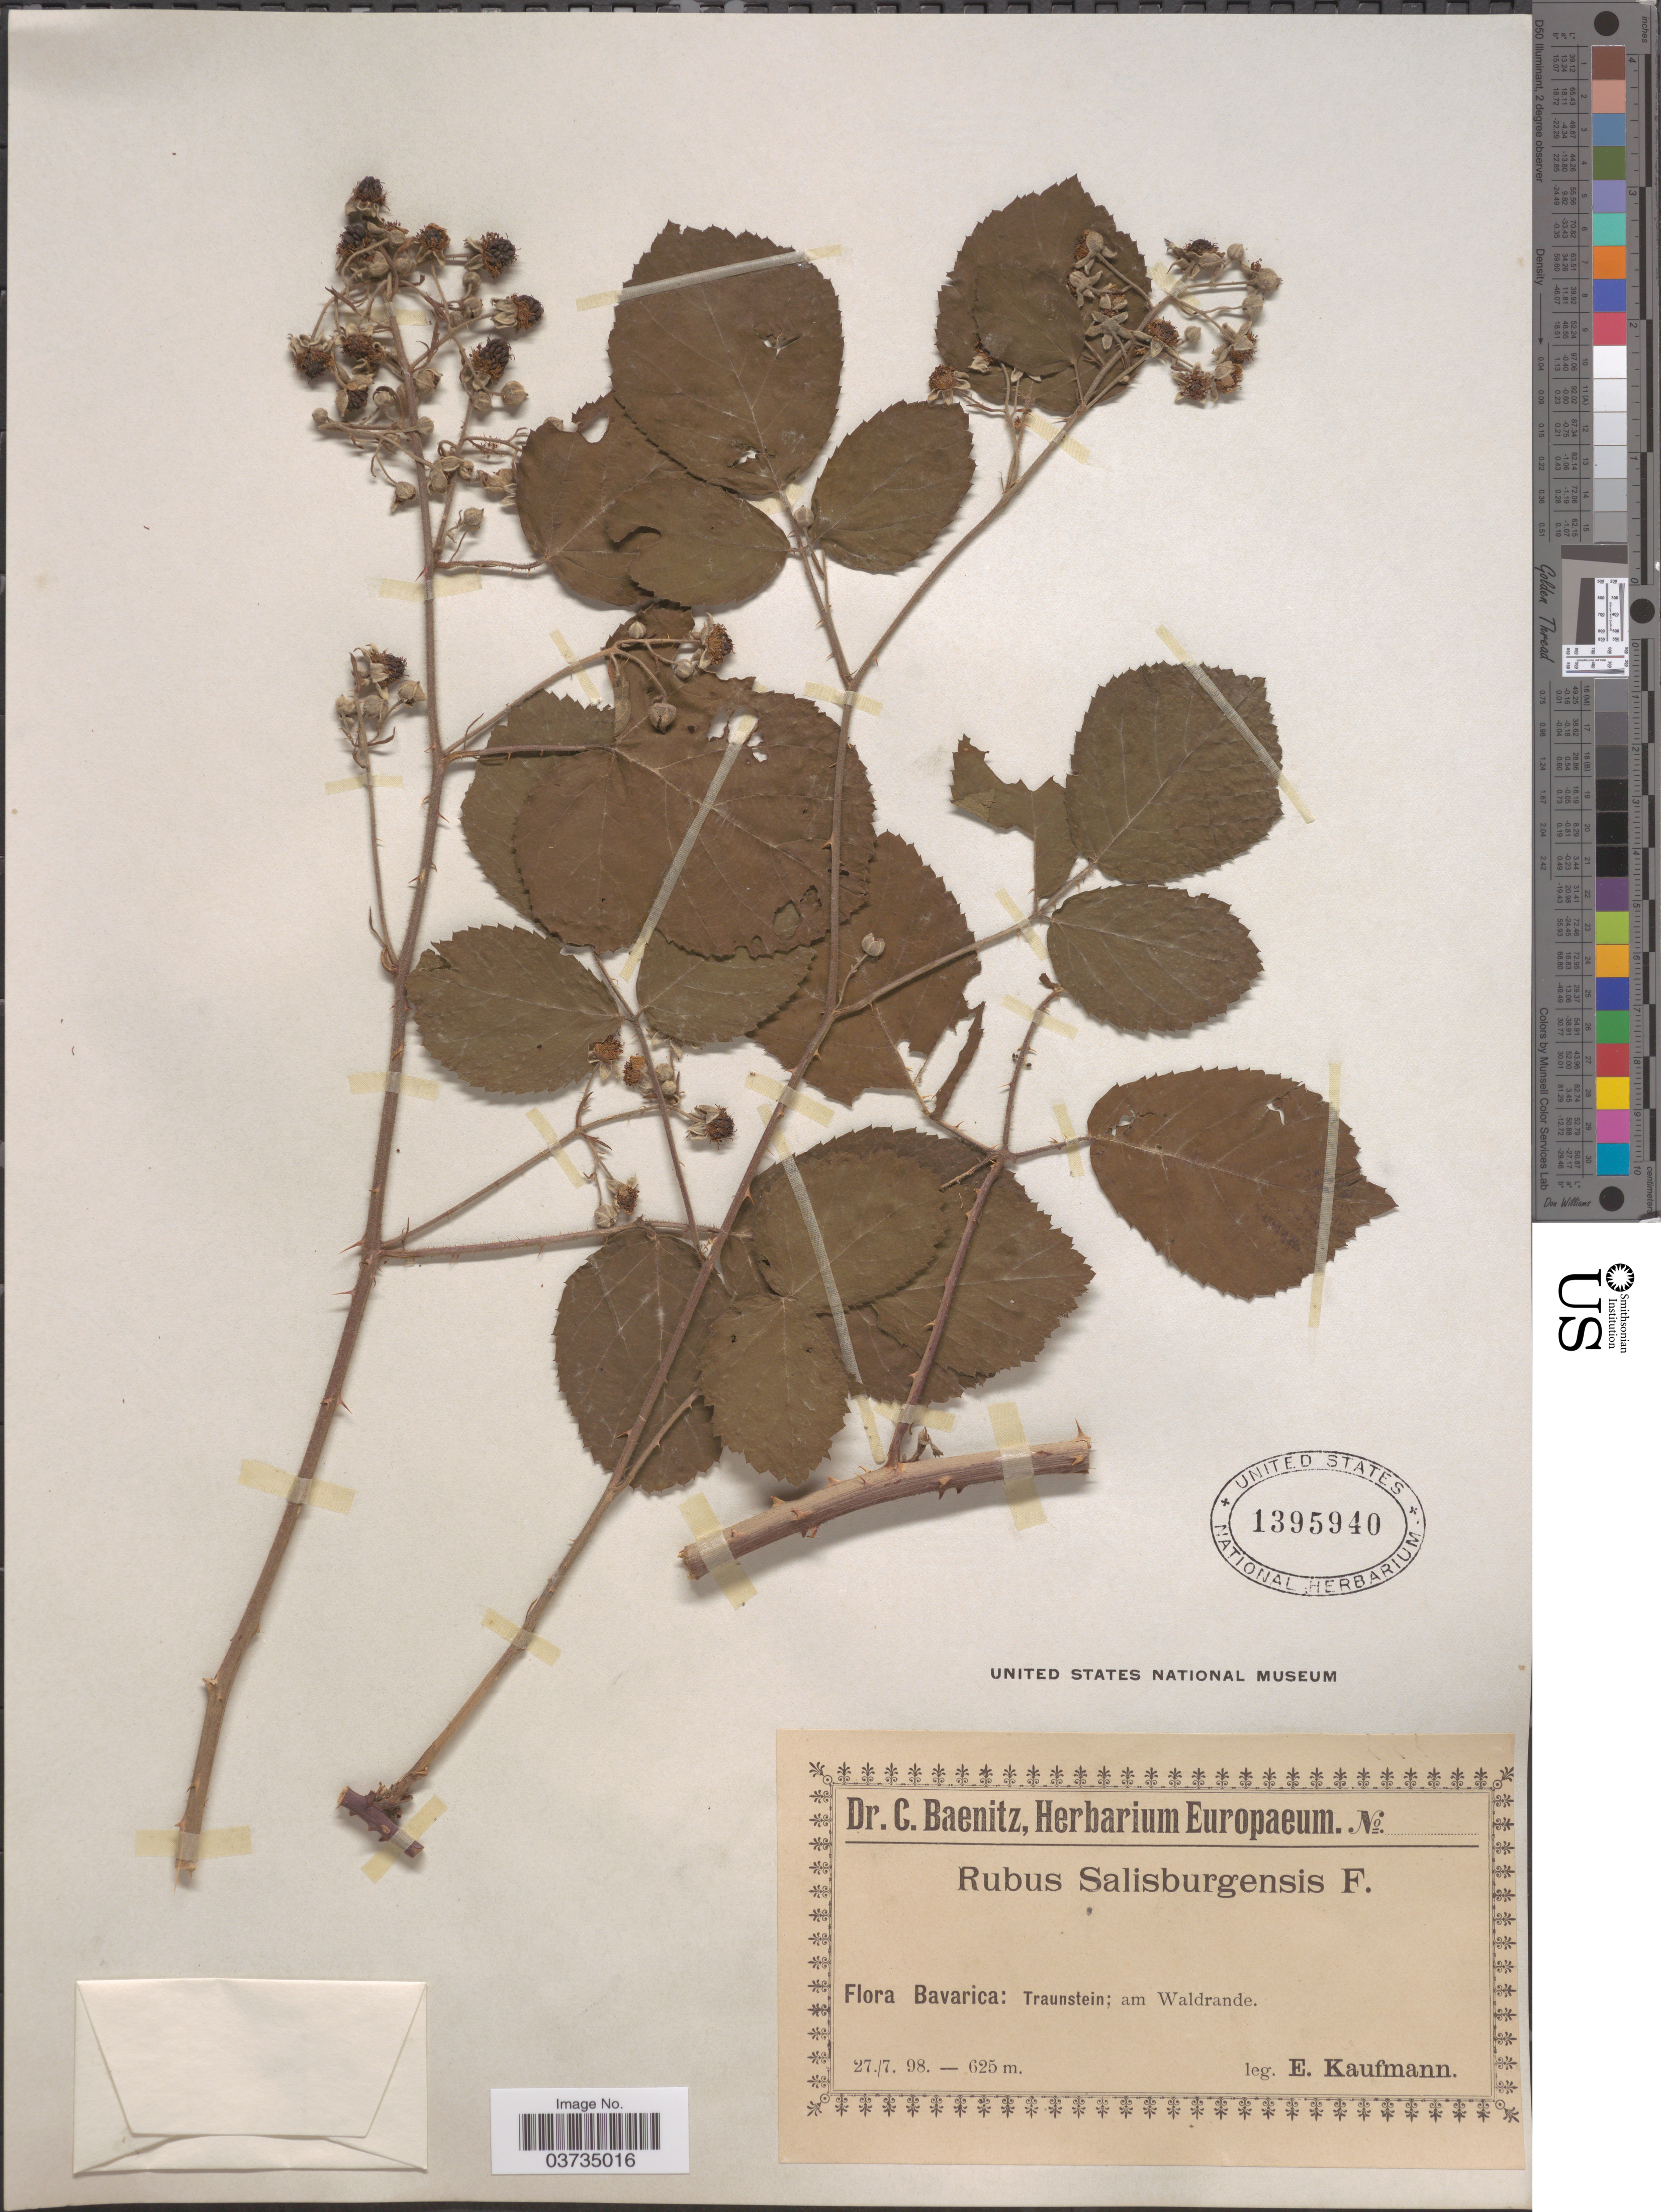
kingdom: Plantae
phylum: Tracheophyta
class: Magnoliopsida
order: Rosales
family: Rosaceae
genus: Rubus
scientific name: Rubus salisburgensis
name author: Focke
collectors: E. Kaufmann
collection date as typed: Transcribed d/m/y: 27/7/98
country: Germany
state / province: Bayern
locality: Bavarica: Traunstein; am Waldrande.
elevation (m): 625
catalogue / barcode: US 1395940